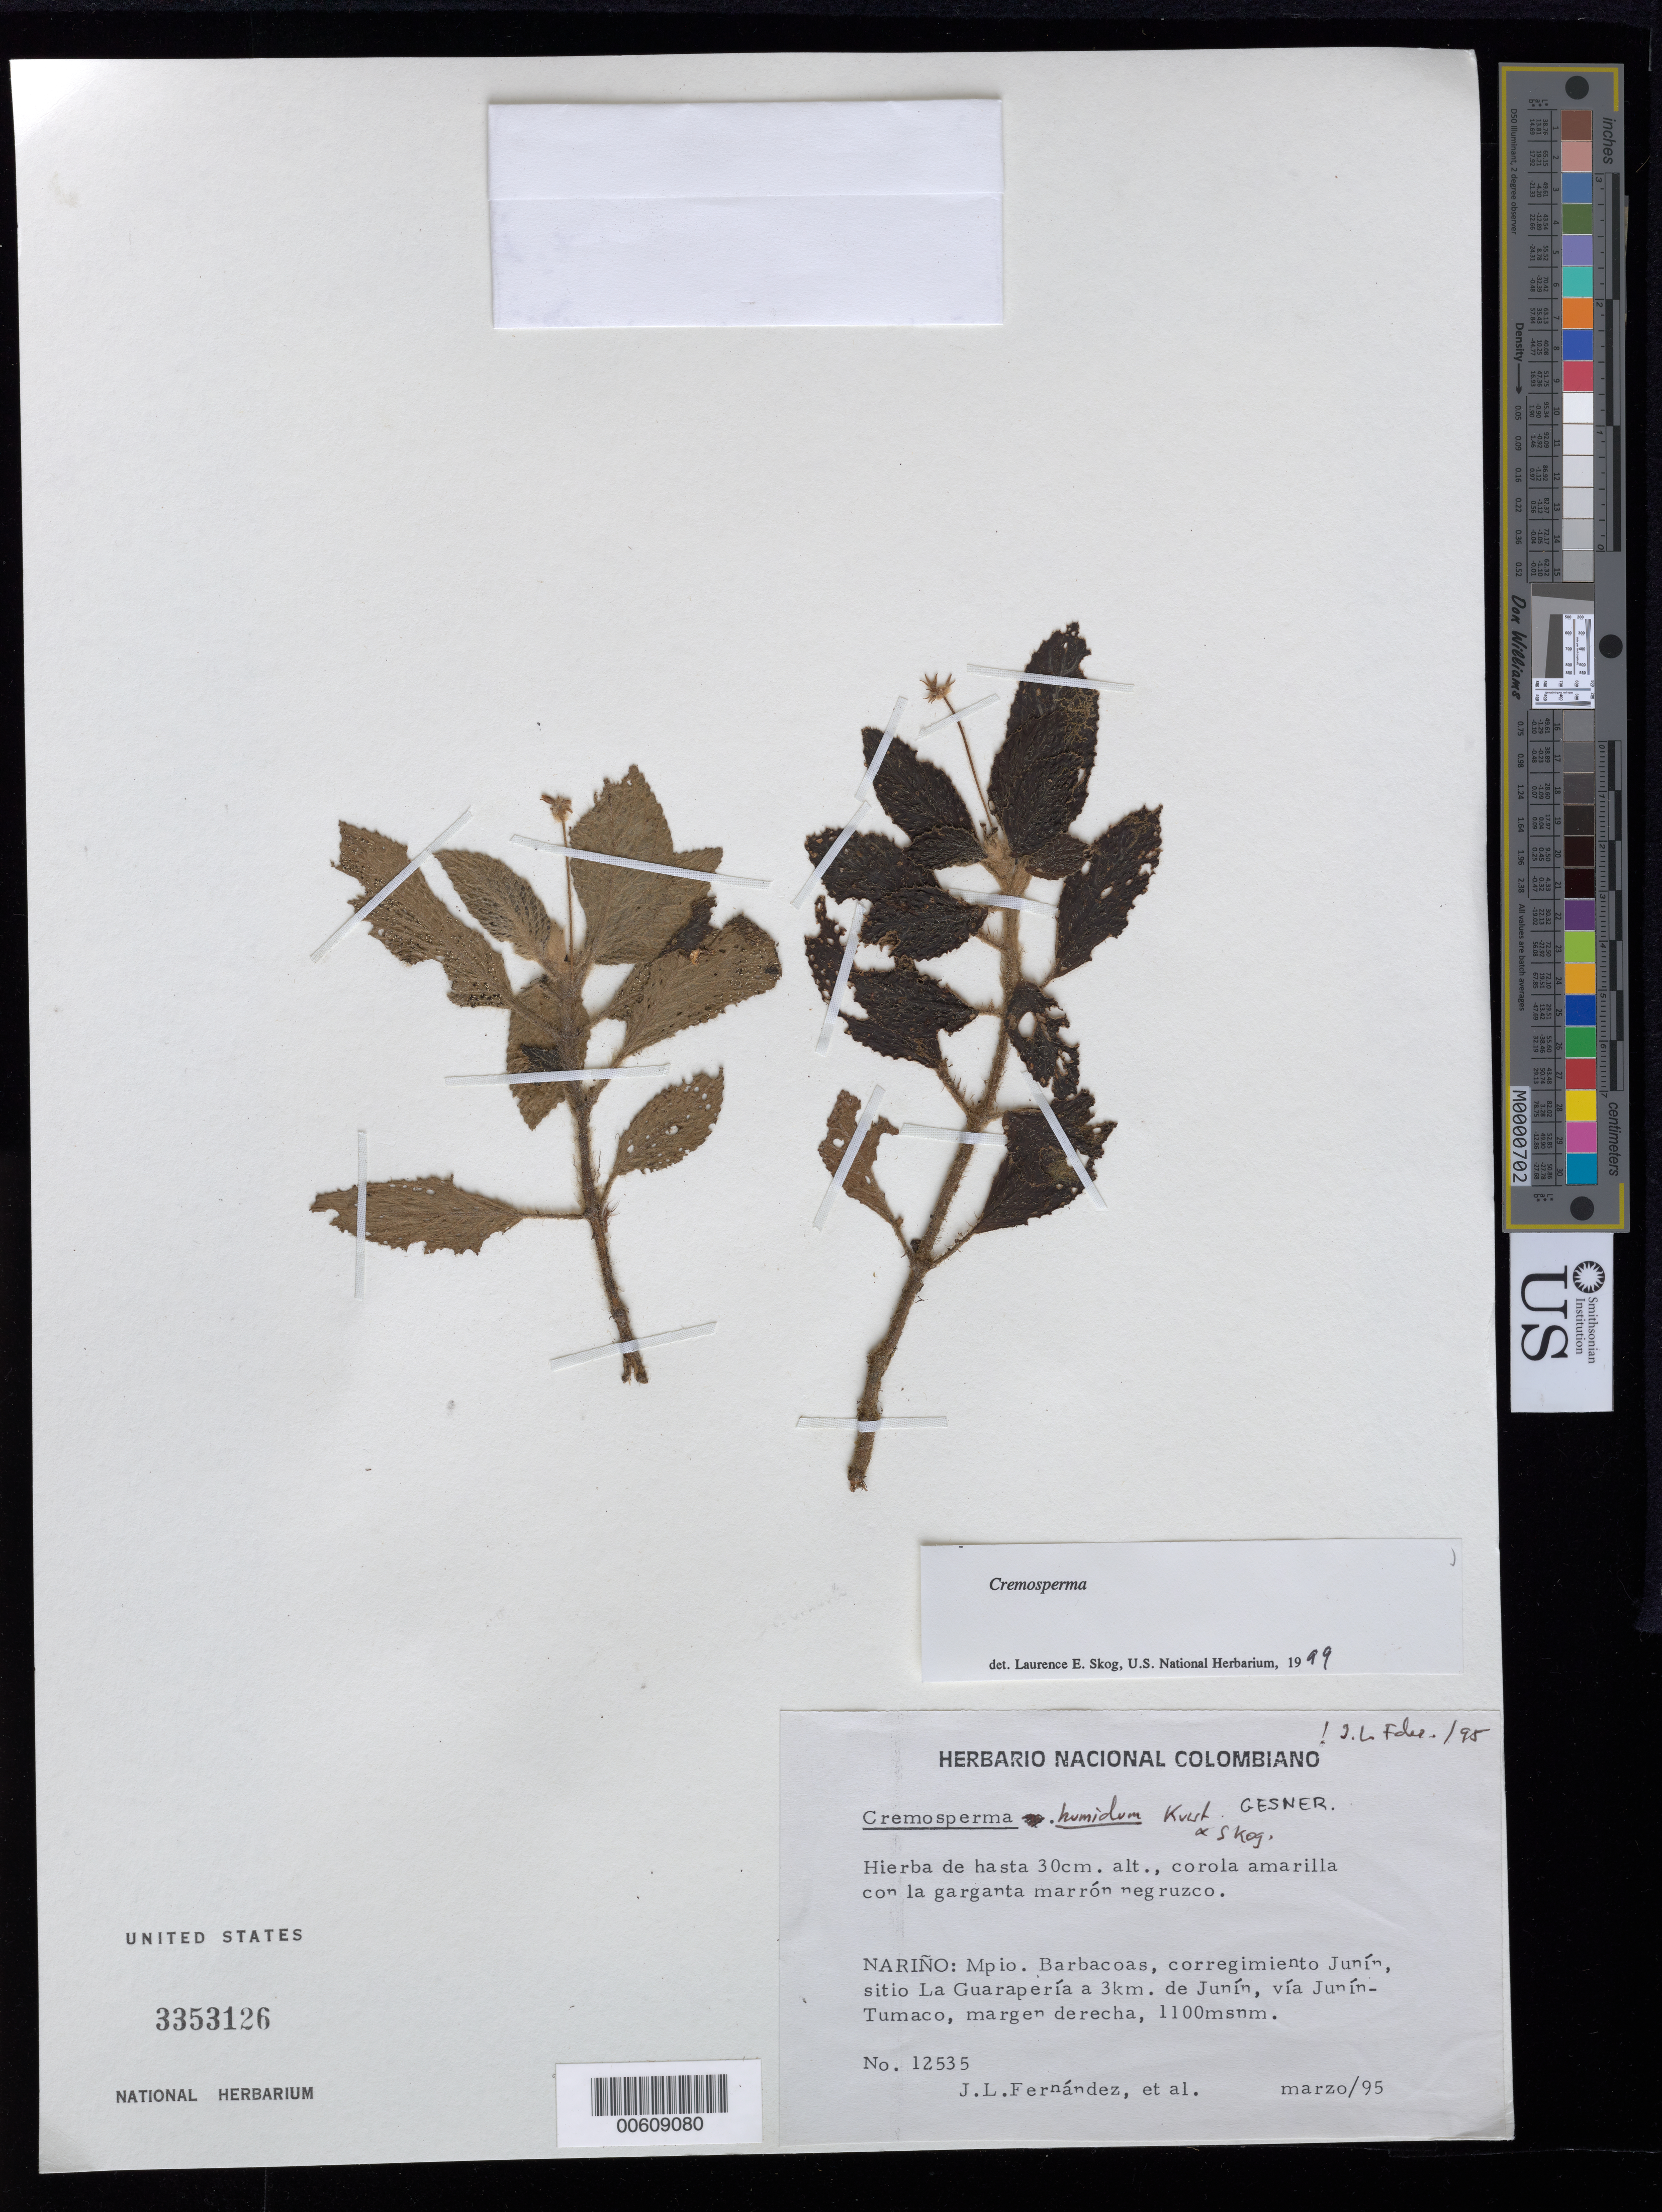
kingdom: Plantae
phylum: Tracheophyta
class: Magnoliopsida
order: Lamiales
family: Gesneriaceae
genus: Cremosperma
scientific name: Cremosperma sp.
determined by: Skog, Laurence E.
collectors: J. L. Fernández-Alonso & et al.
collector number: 12535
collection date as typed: Mar 1995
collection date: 1995-03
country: Colombia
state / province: Nariño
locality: Mpio. Barbacoas; corregimiento Junín, sitio La Guarapería a 3 km de Junín, vía Junín - Tumaco, margen derecha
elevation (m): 1100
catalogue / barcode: US 3353126